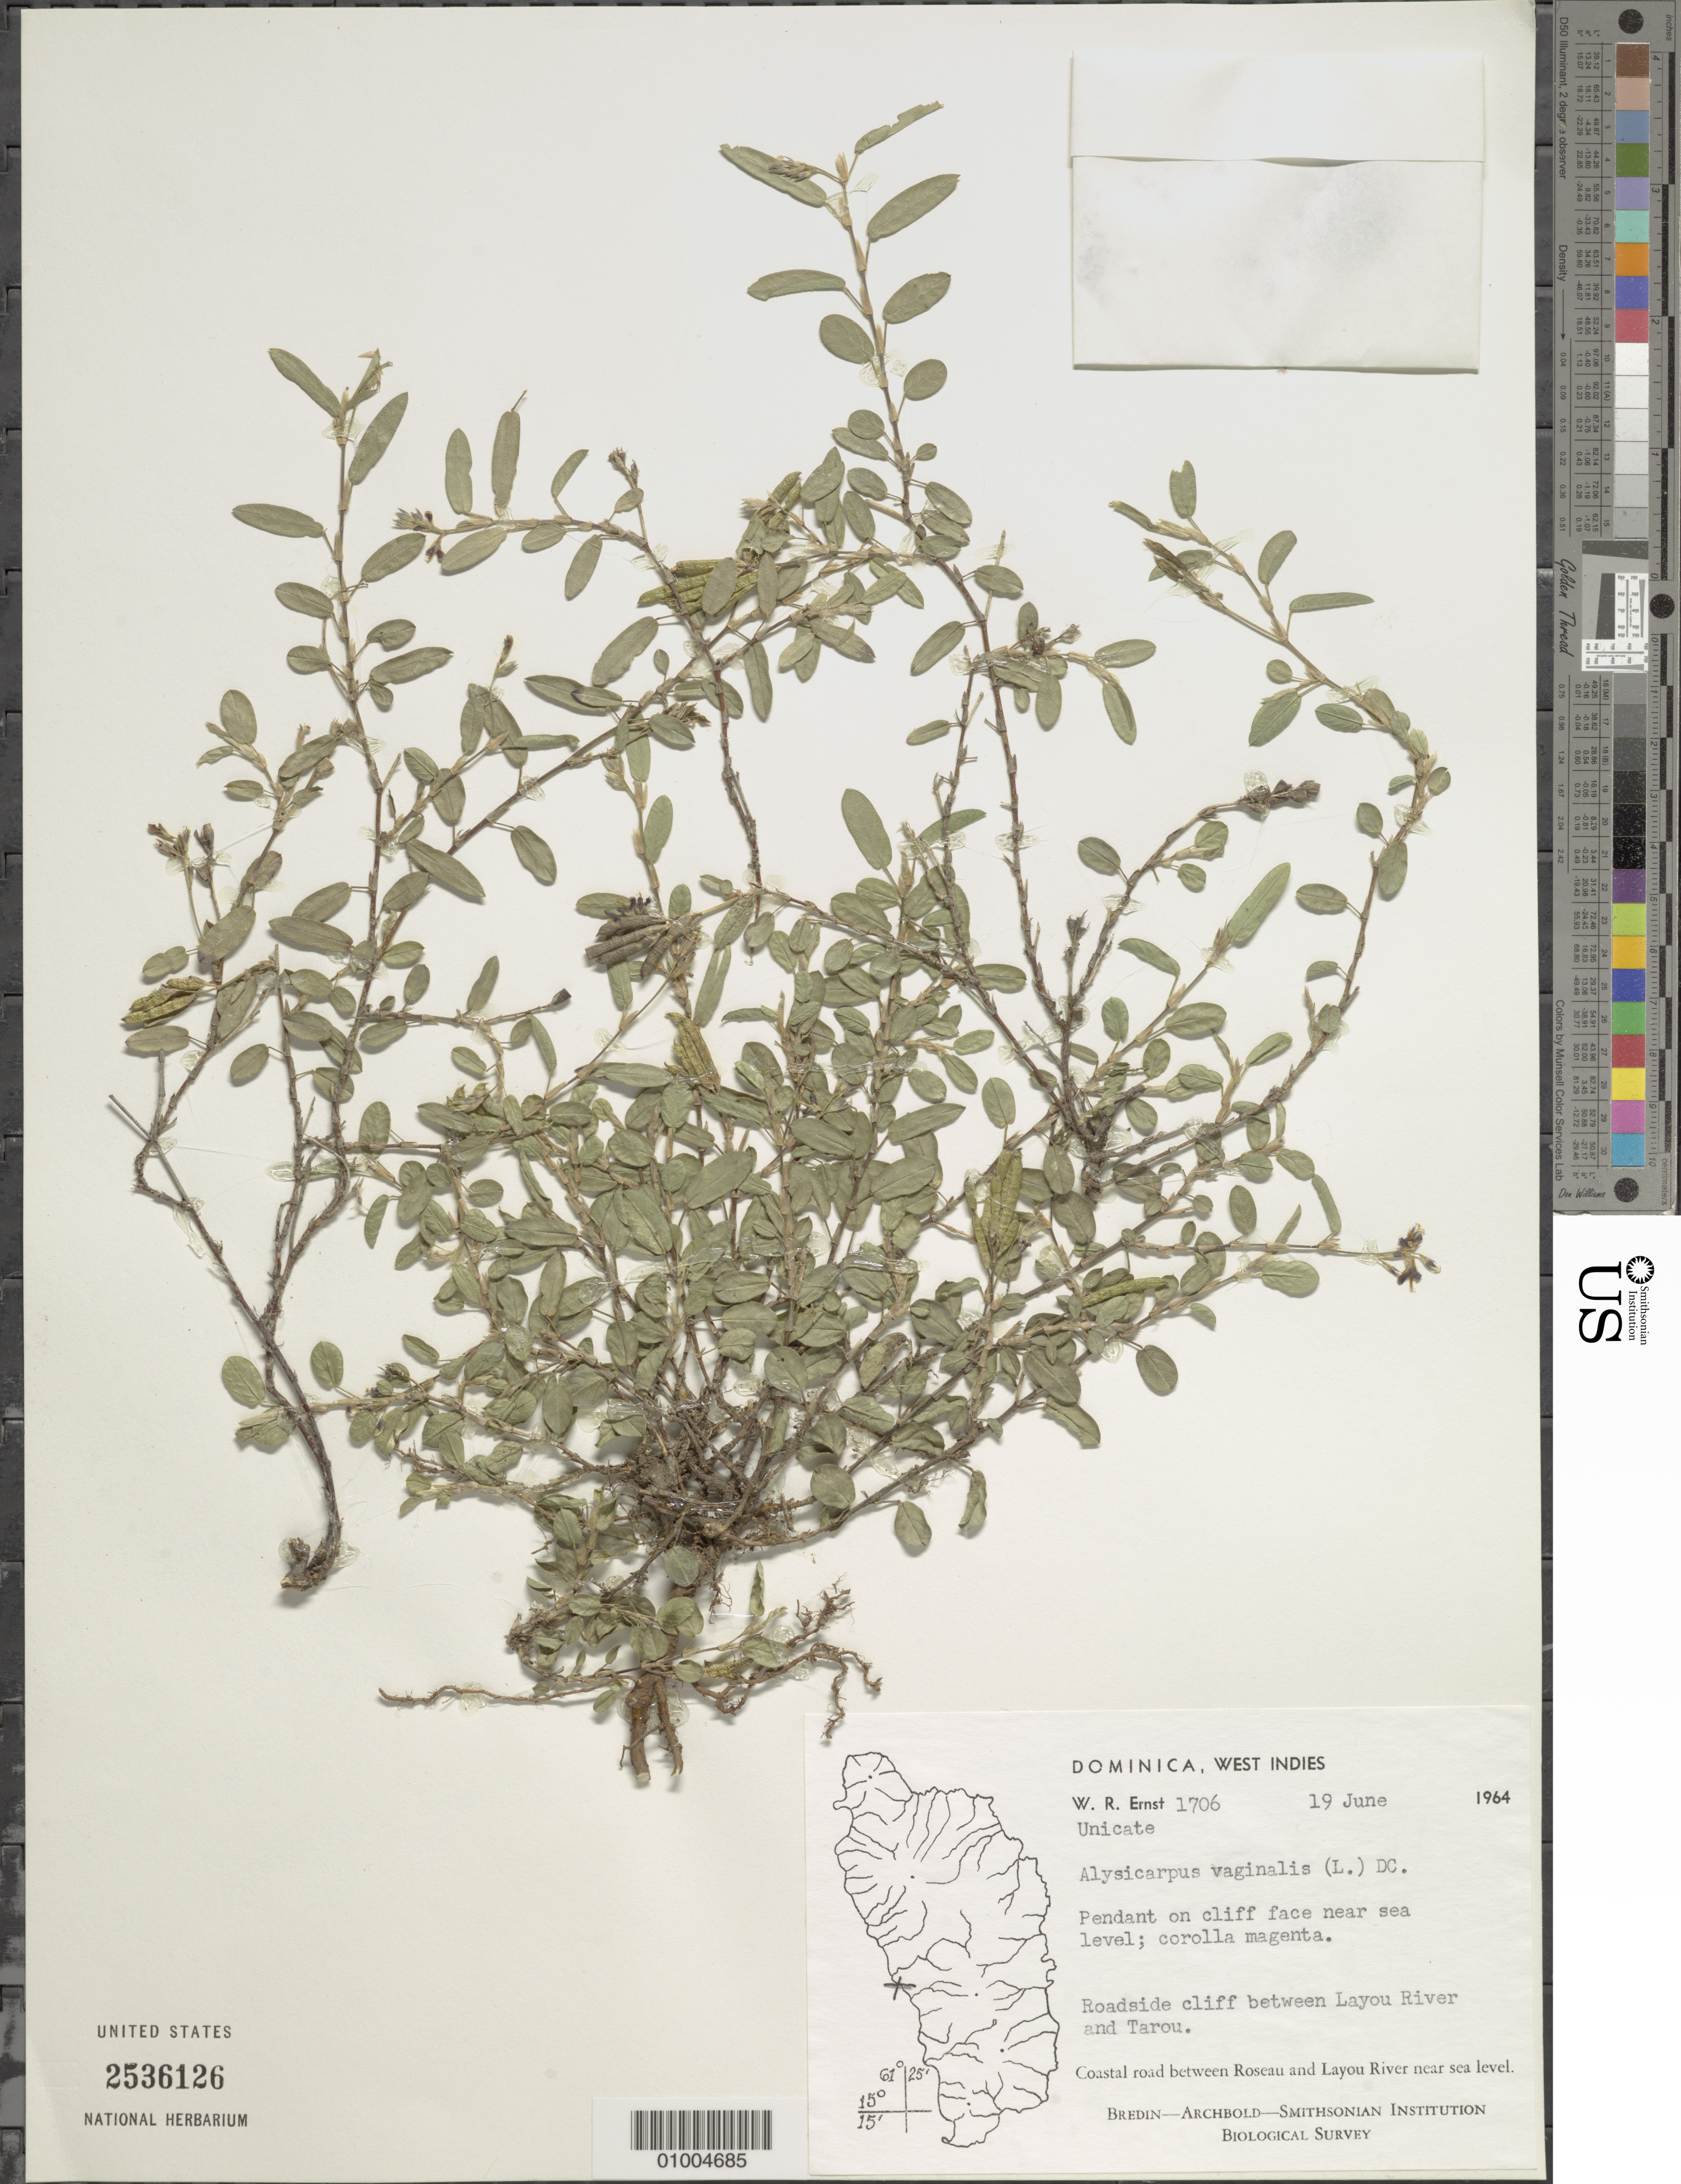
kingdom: Plantae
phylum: Tracheophyta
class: Magnoliopsida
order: Fabales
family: Fabaceae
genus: Alysicarpus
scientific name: Alysicarpus vaginalis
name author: (L.) DC.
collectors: W. R. Ernst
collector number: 1706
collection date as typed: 19 Jun 1964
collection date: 1964-06-19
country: Dominica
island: Dominica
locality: Roadside cliff between Layou River and Tarou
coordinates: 0 N, 0 E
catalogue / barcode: US 2536126